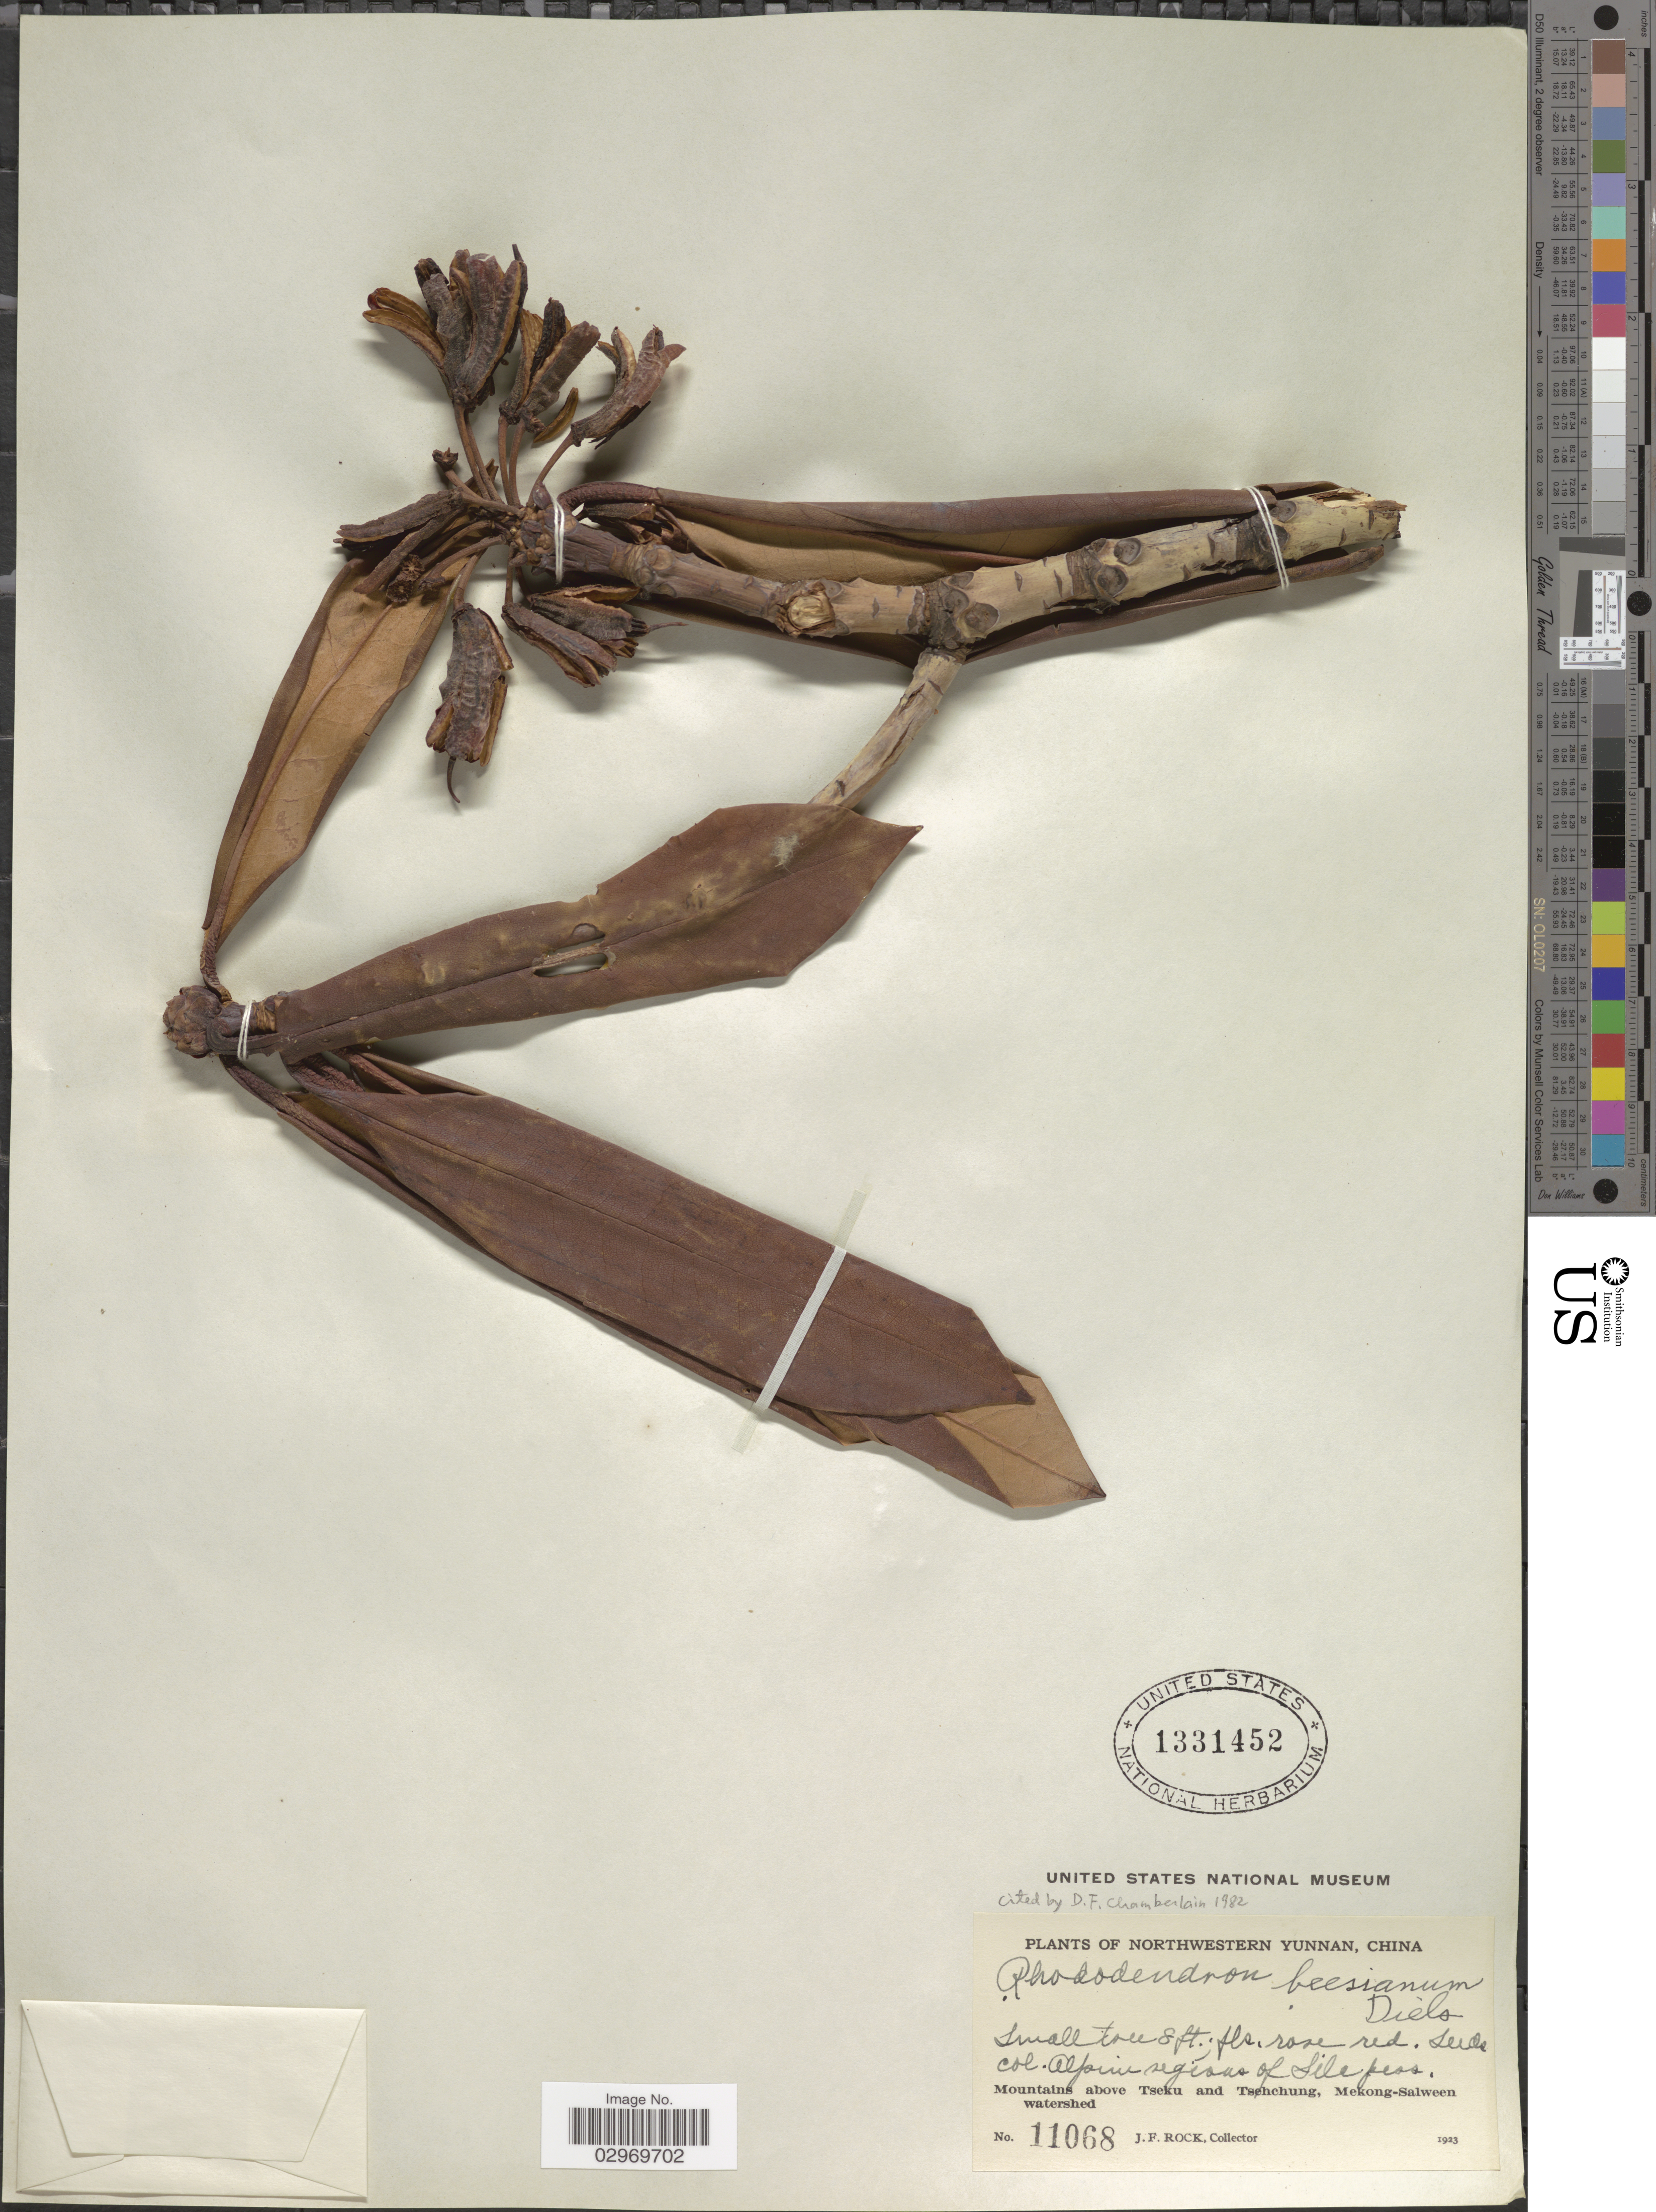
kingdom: Plantae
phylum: Tracheophyta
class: Magnoliopsida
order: Ericales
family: Ericaceae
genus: Rhododendron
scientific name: Rhododendron beesianum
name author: Diels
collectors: J. Rock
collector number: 11068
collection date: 1923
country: China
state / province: Yunnan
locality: Northwestern Yunnan. Alpine regions of Sila pass. Mountains above Tseku and Tsehchung, Mekong-Salween watershed.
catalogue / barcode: US 1331452